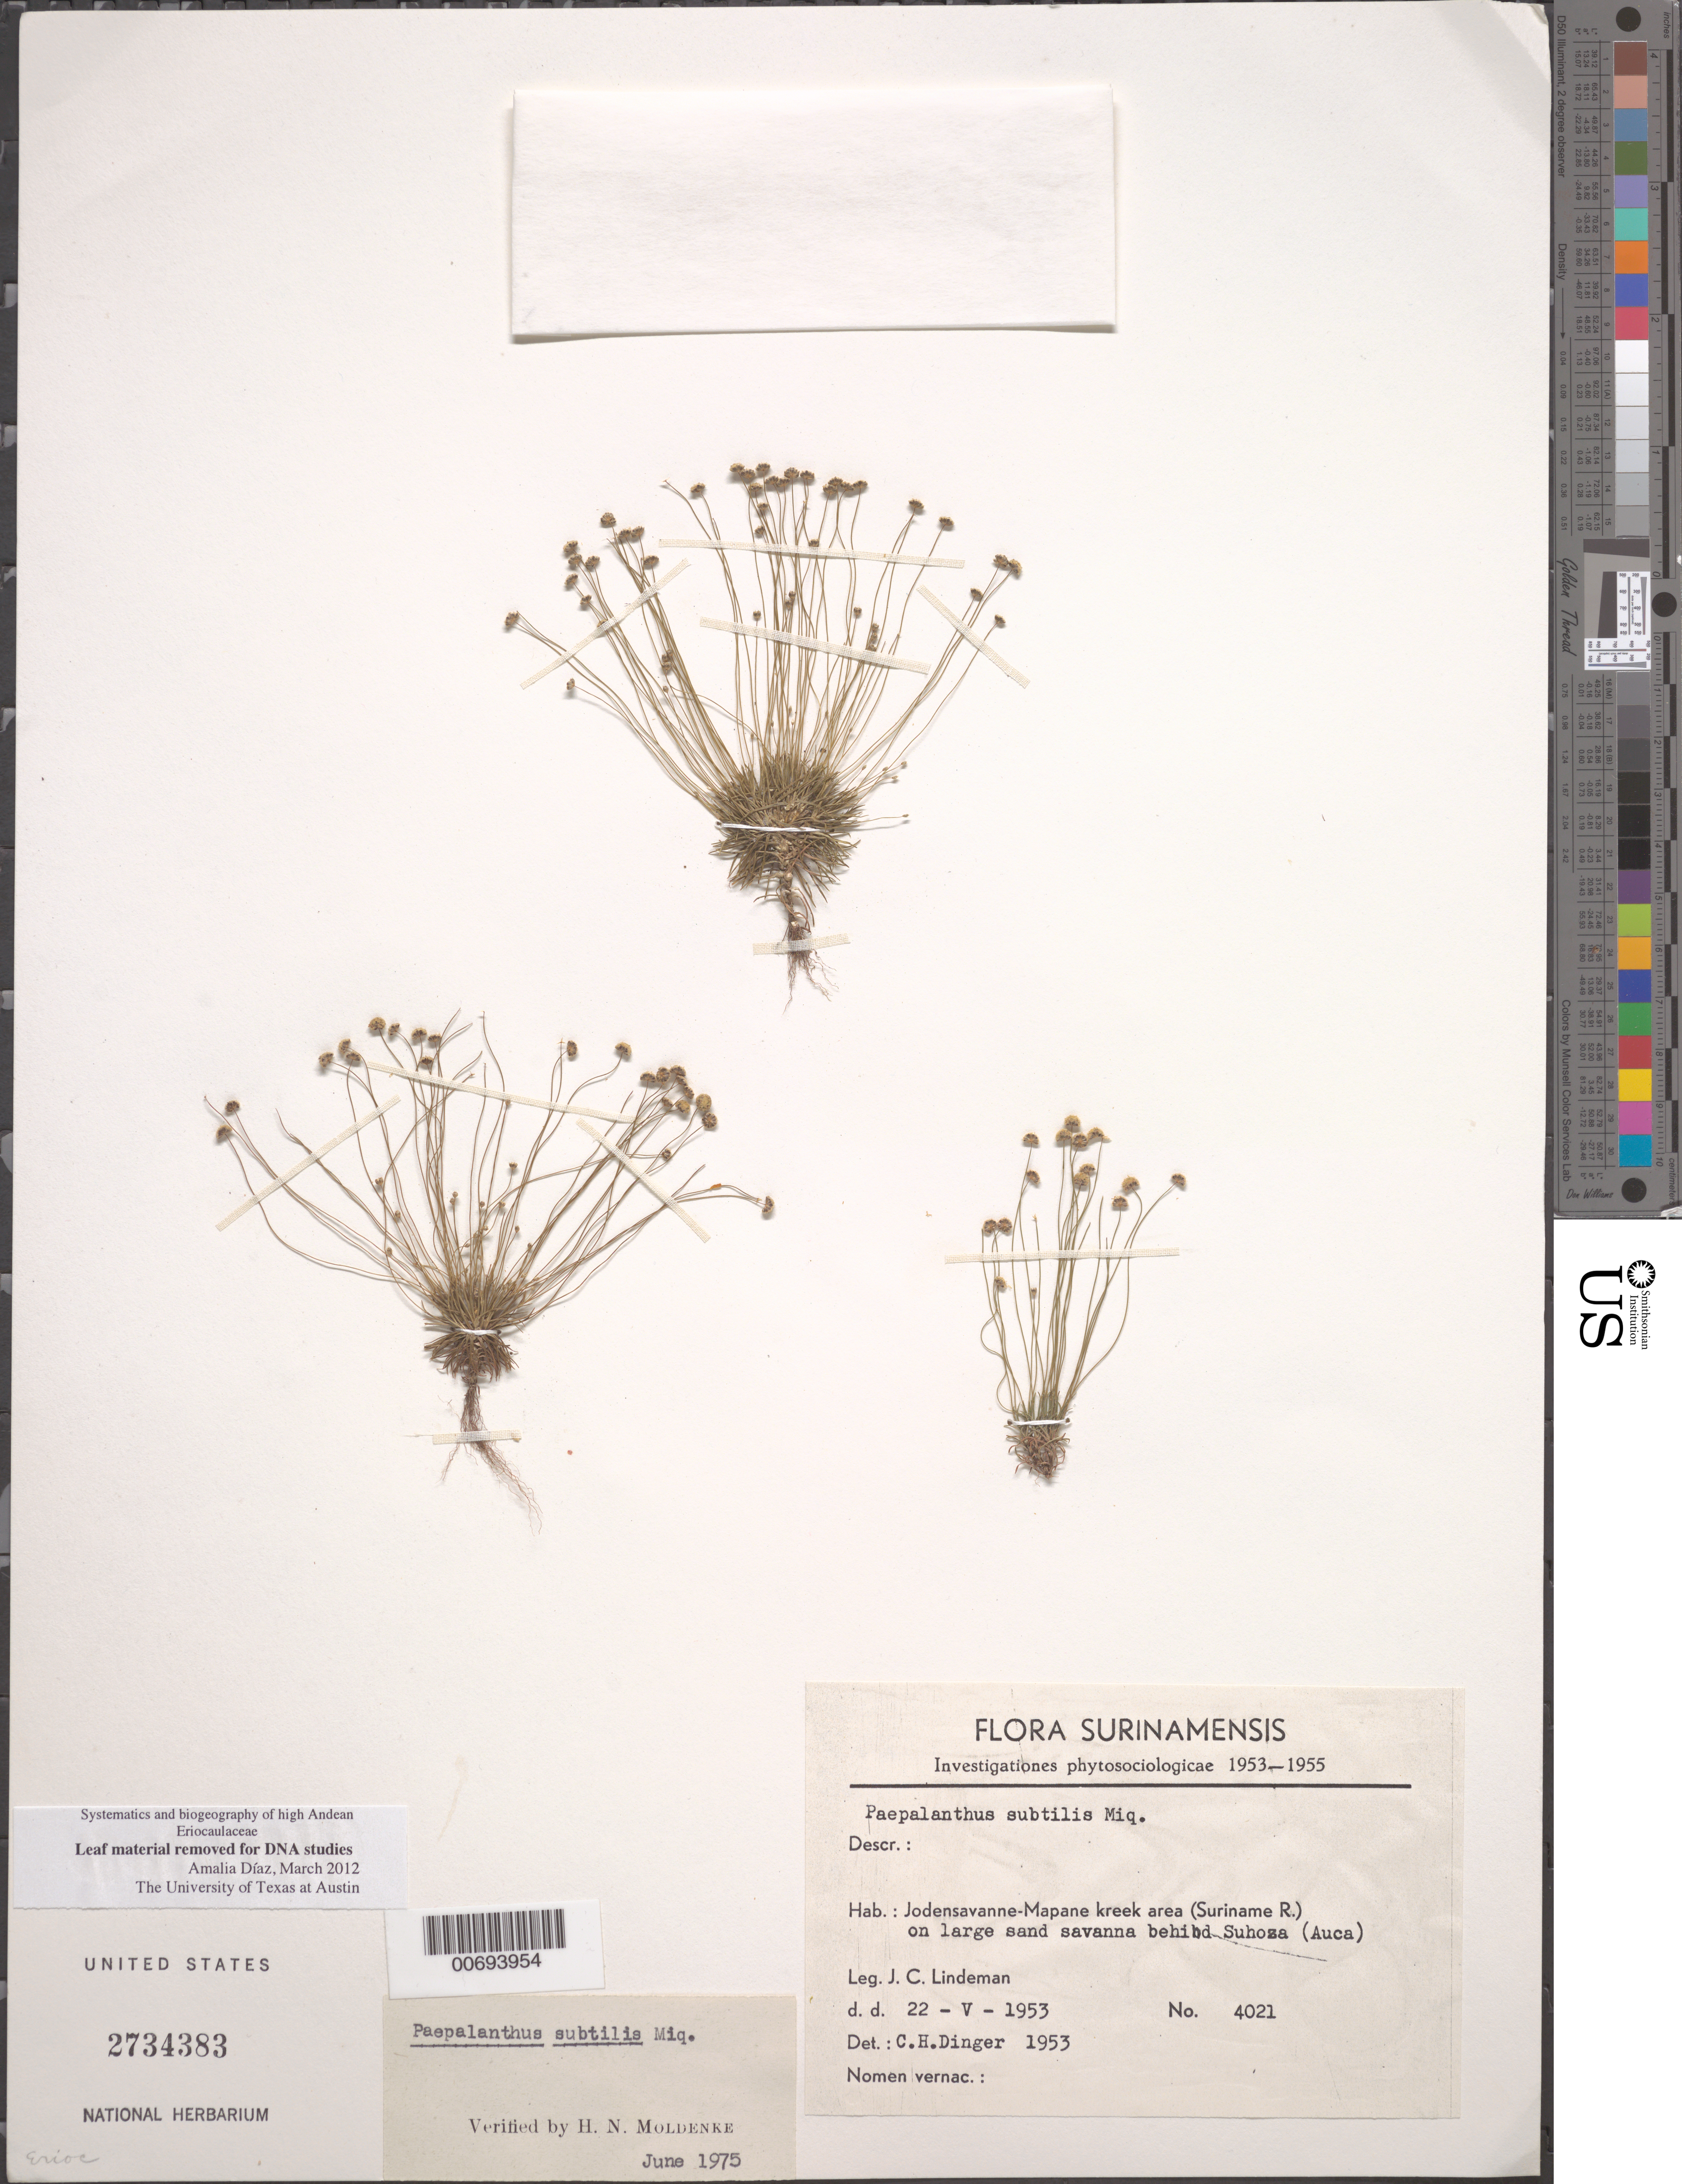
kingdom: Plantae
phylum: Tracheophyta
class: Liliopsida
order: Poales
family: Eriocaulaceae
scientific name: Giuliettia subtilis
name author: (Miq.) Andrino & Sano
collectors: J. C. Lindeman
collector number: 4021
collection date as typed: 22-May-53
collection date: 1953-05-22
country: Suriname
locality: Jodensavanne-Mapane kreek area (Suriname River)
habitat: Large sand savanna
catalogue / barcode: US 2734383